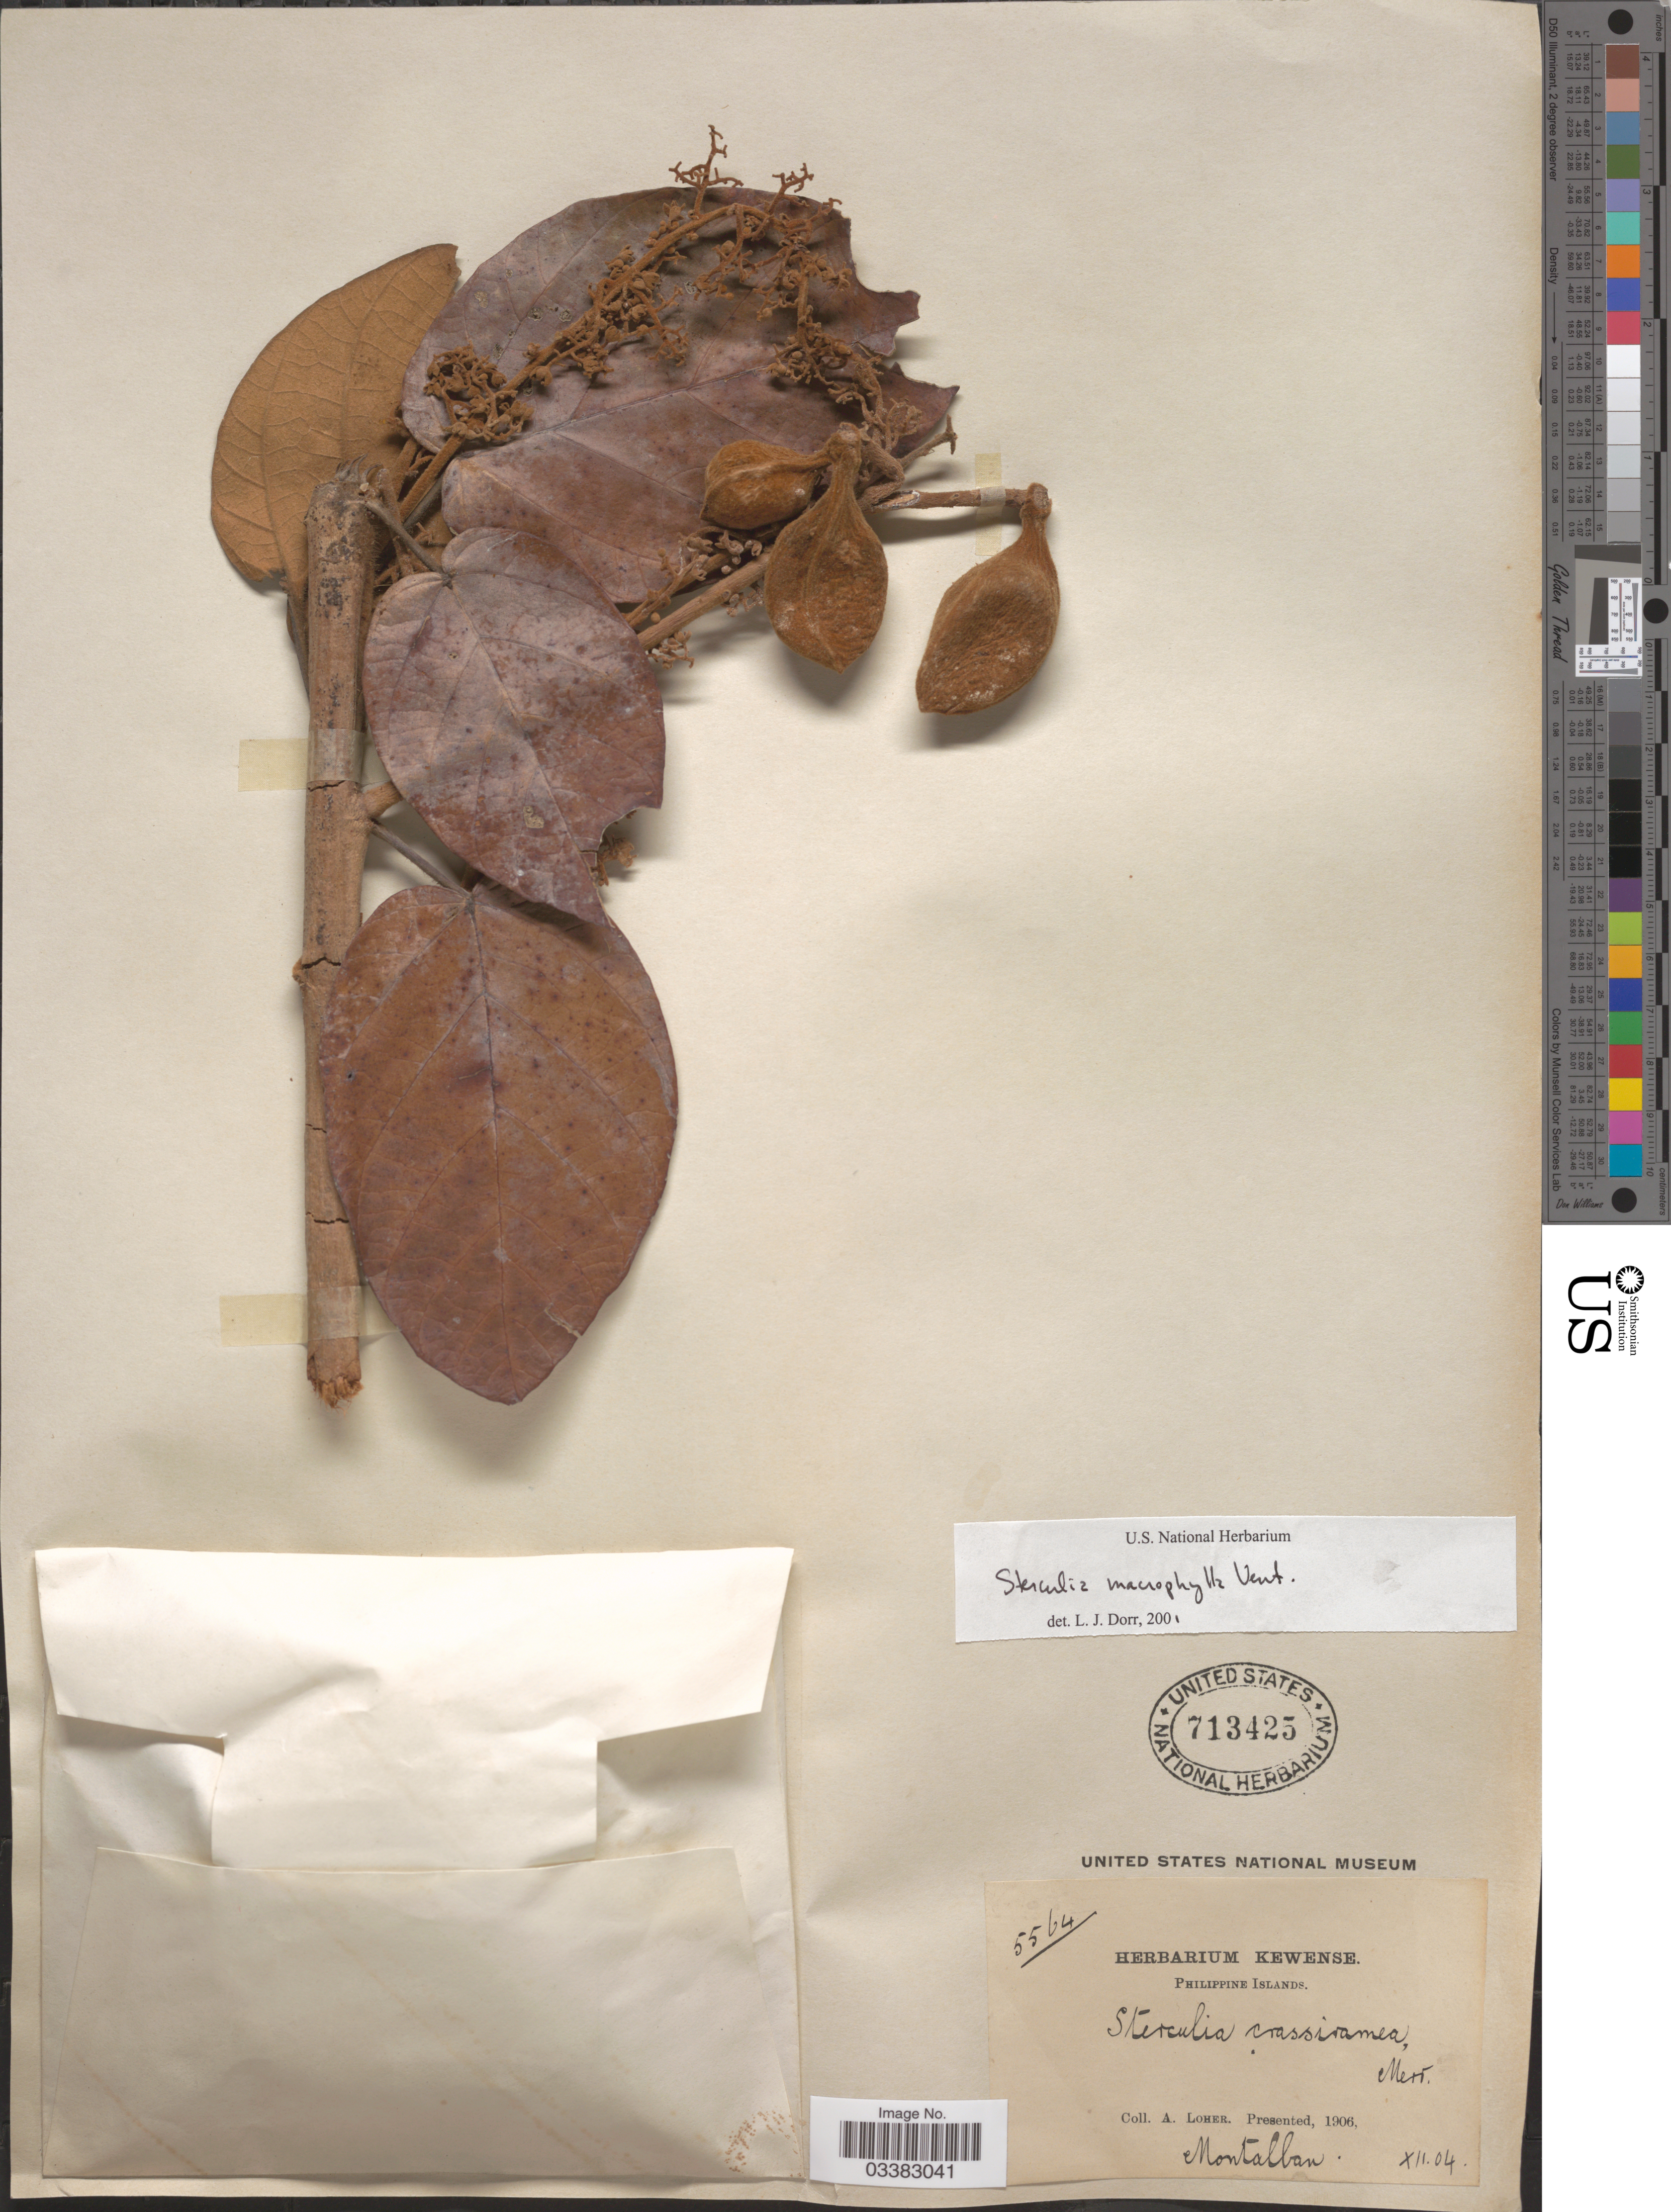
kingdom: Plantae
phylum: Tracheophyta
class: Magnoliopsida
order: Malvales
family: Malvaceae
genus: Sterculia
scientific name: Sterculia macrophylla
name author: Vent.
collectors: A. Loher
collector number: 5564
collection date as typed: Transcribed d/m/y: /12/4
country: Philippines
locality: Philippine Islands, Montalban.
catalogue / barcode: US 713425